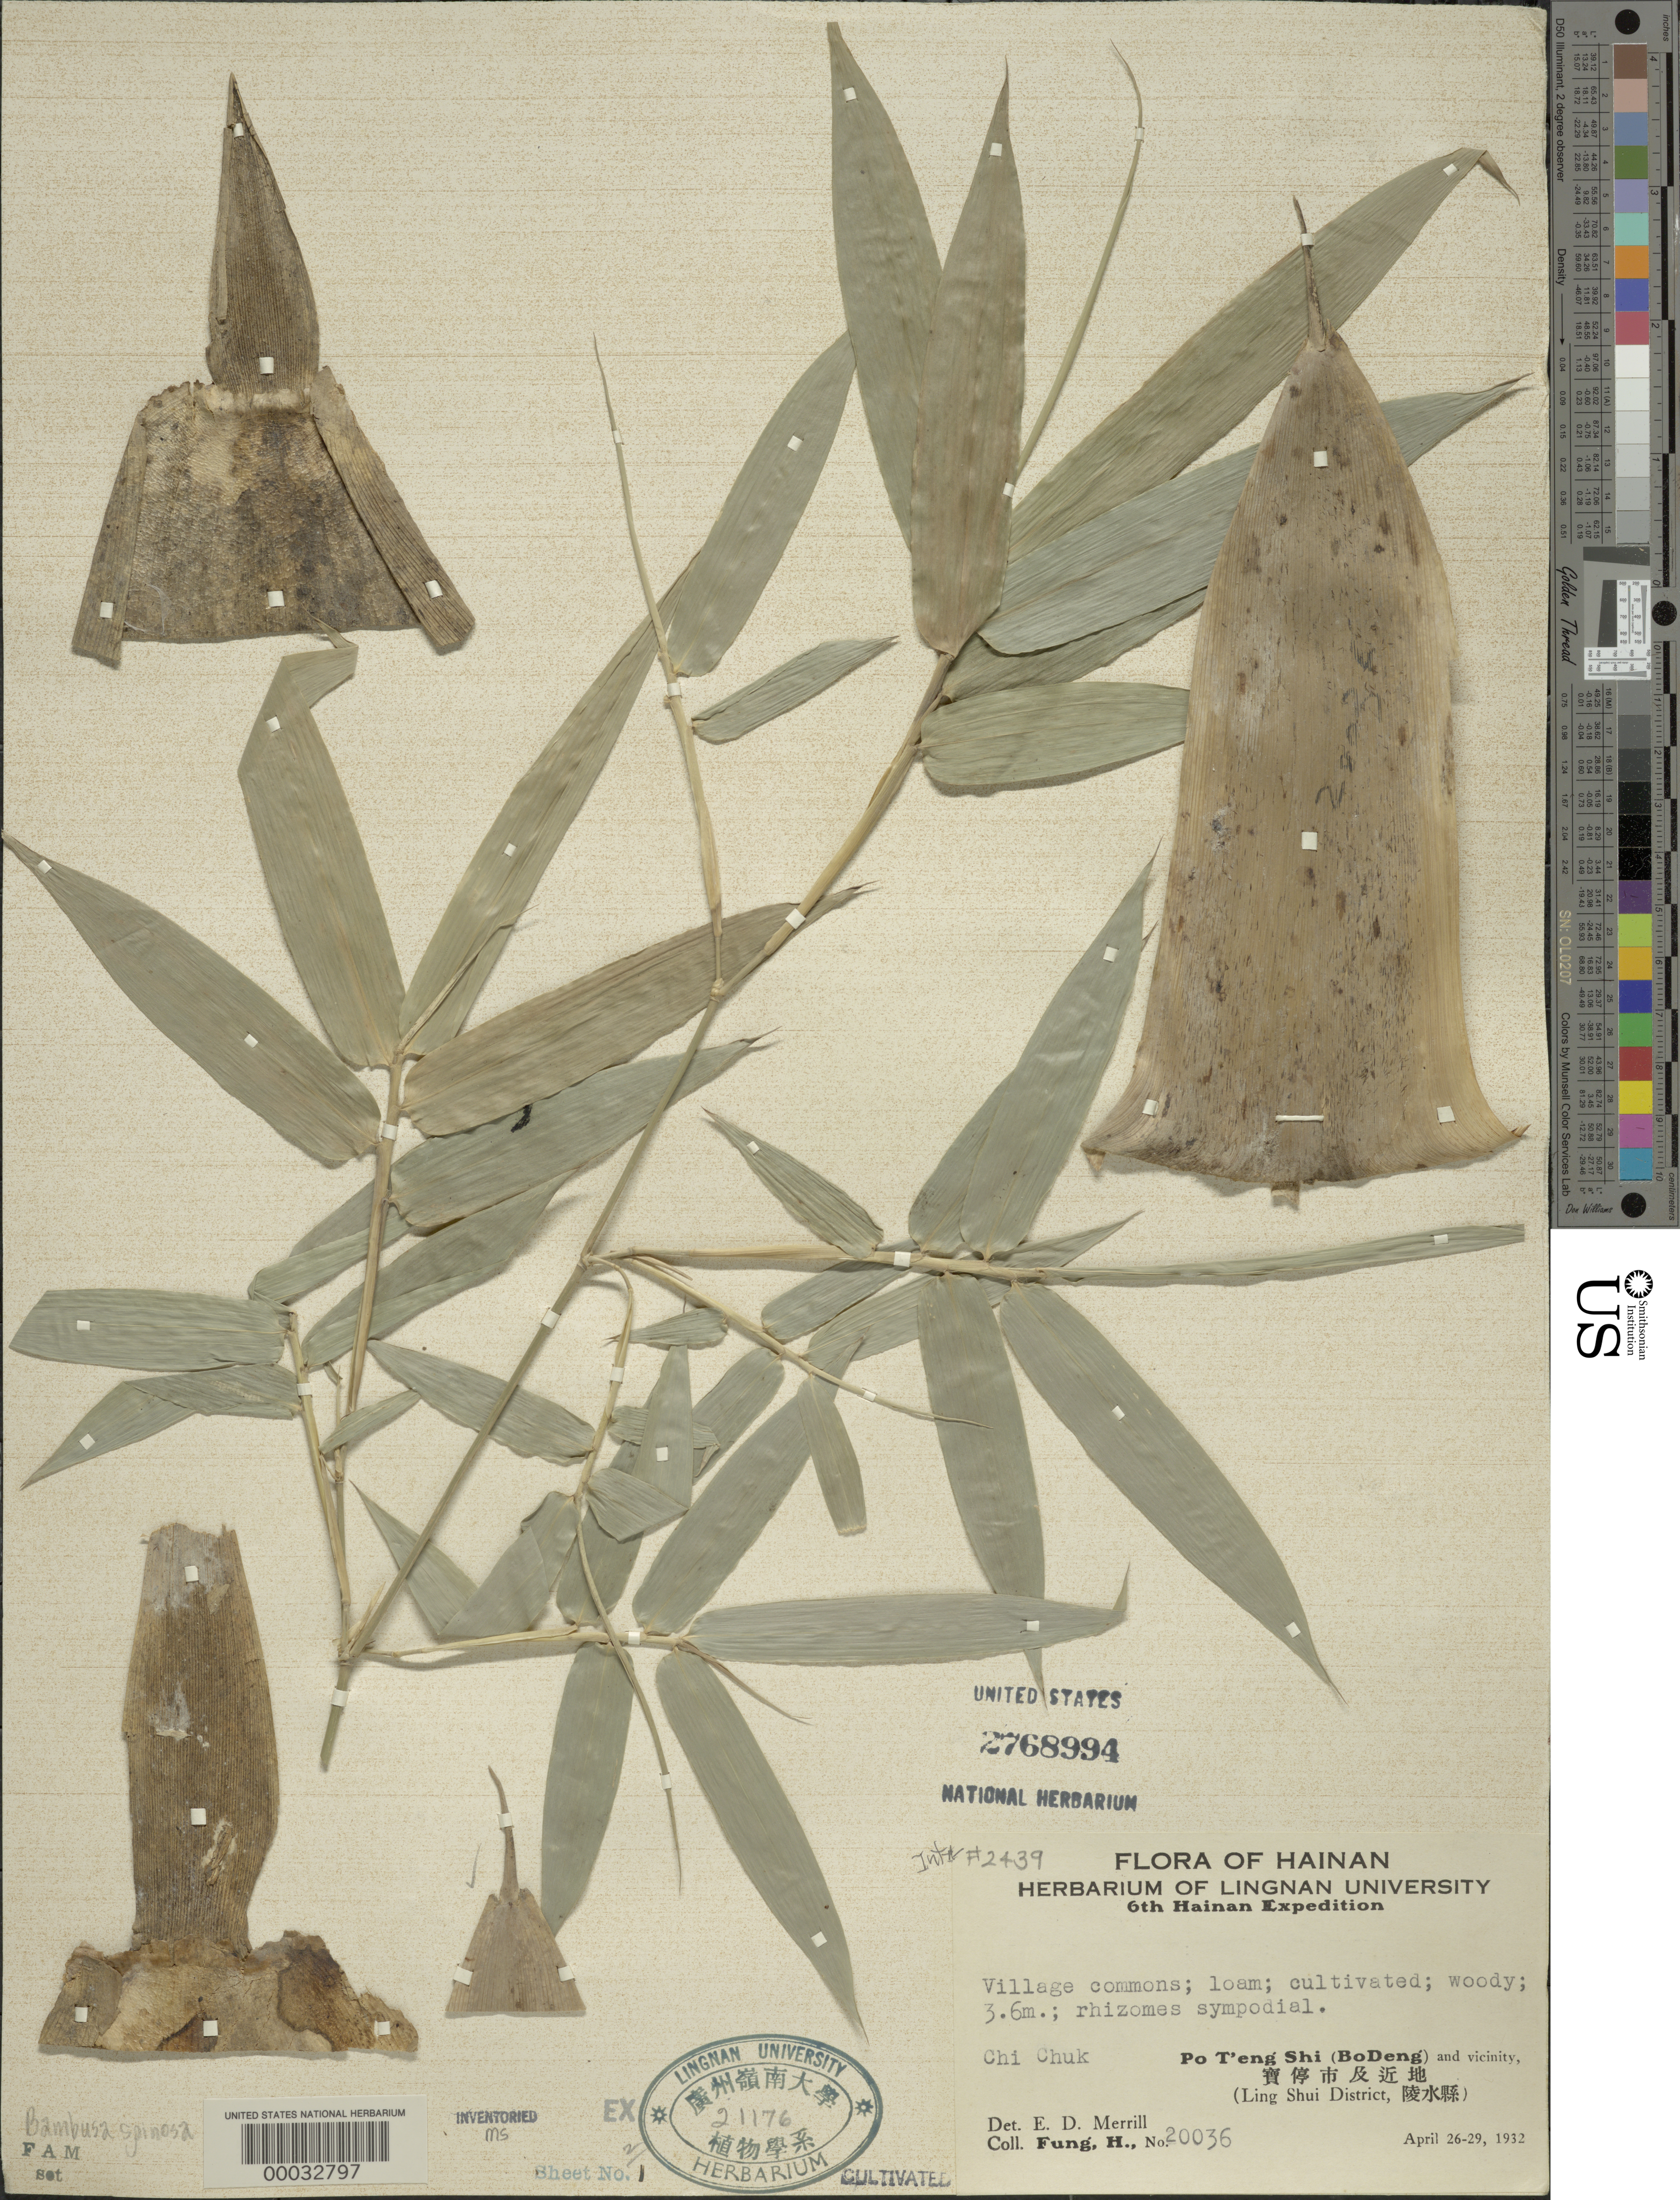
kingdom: Plantae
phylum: Tracheophyta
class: Liliopsida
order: Poales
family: Poaceae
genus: Bambusa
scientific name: Bambusa spinosa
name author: Roxb.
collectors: H. L. Fung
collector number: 20036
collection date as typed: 26 Apr 1932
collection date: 1932-04-26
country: China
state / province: Hainan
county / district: Ling Shui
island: Hainan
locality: Po T'eng Shi, Bo Deng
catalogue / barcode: US 2768994